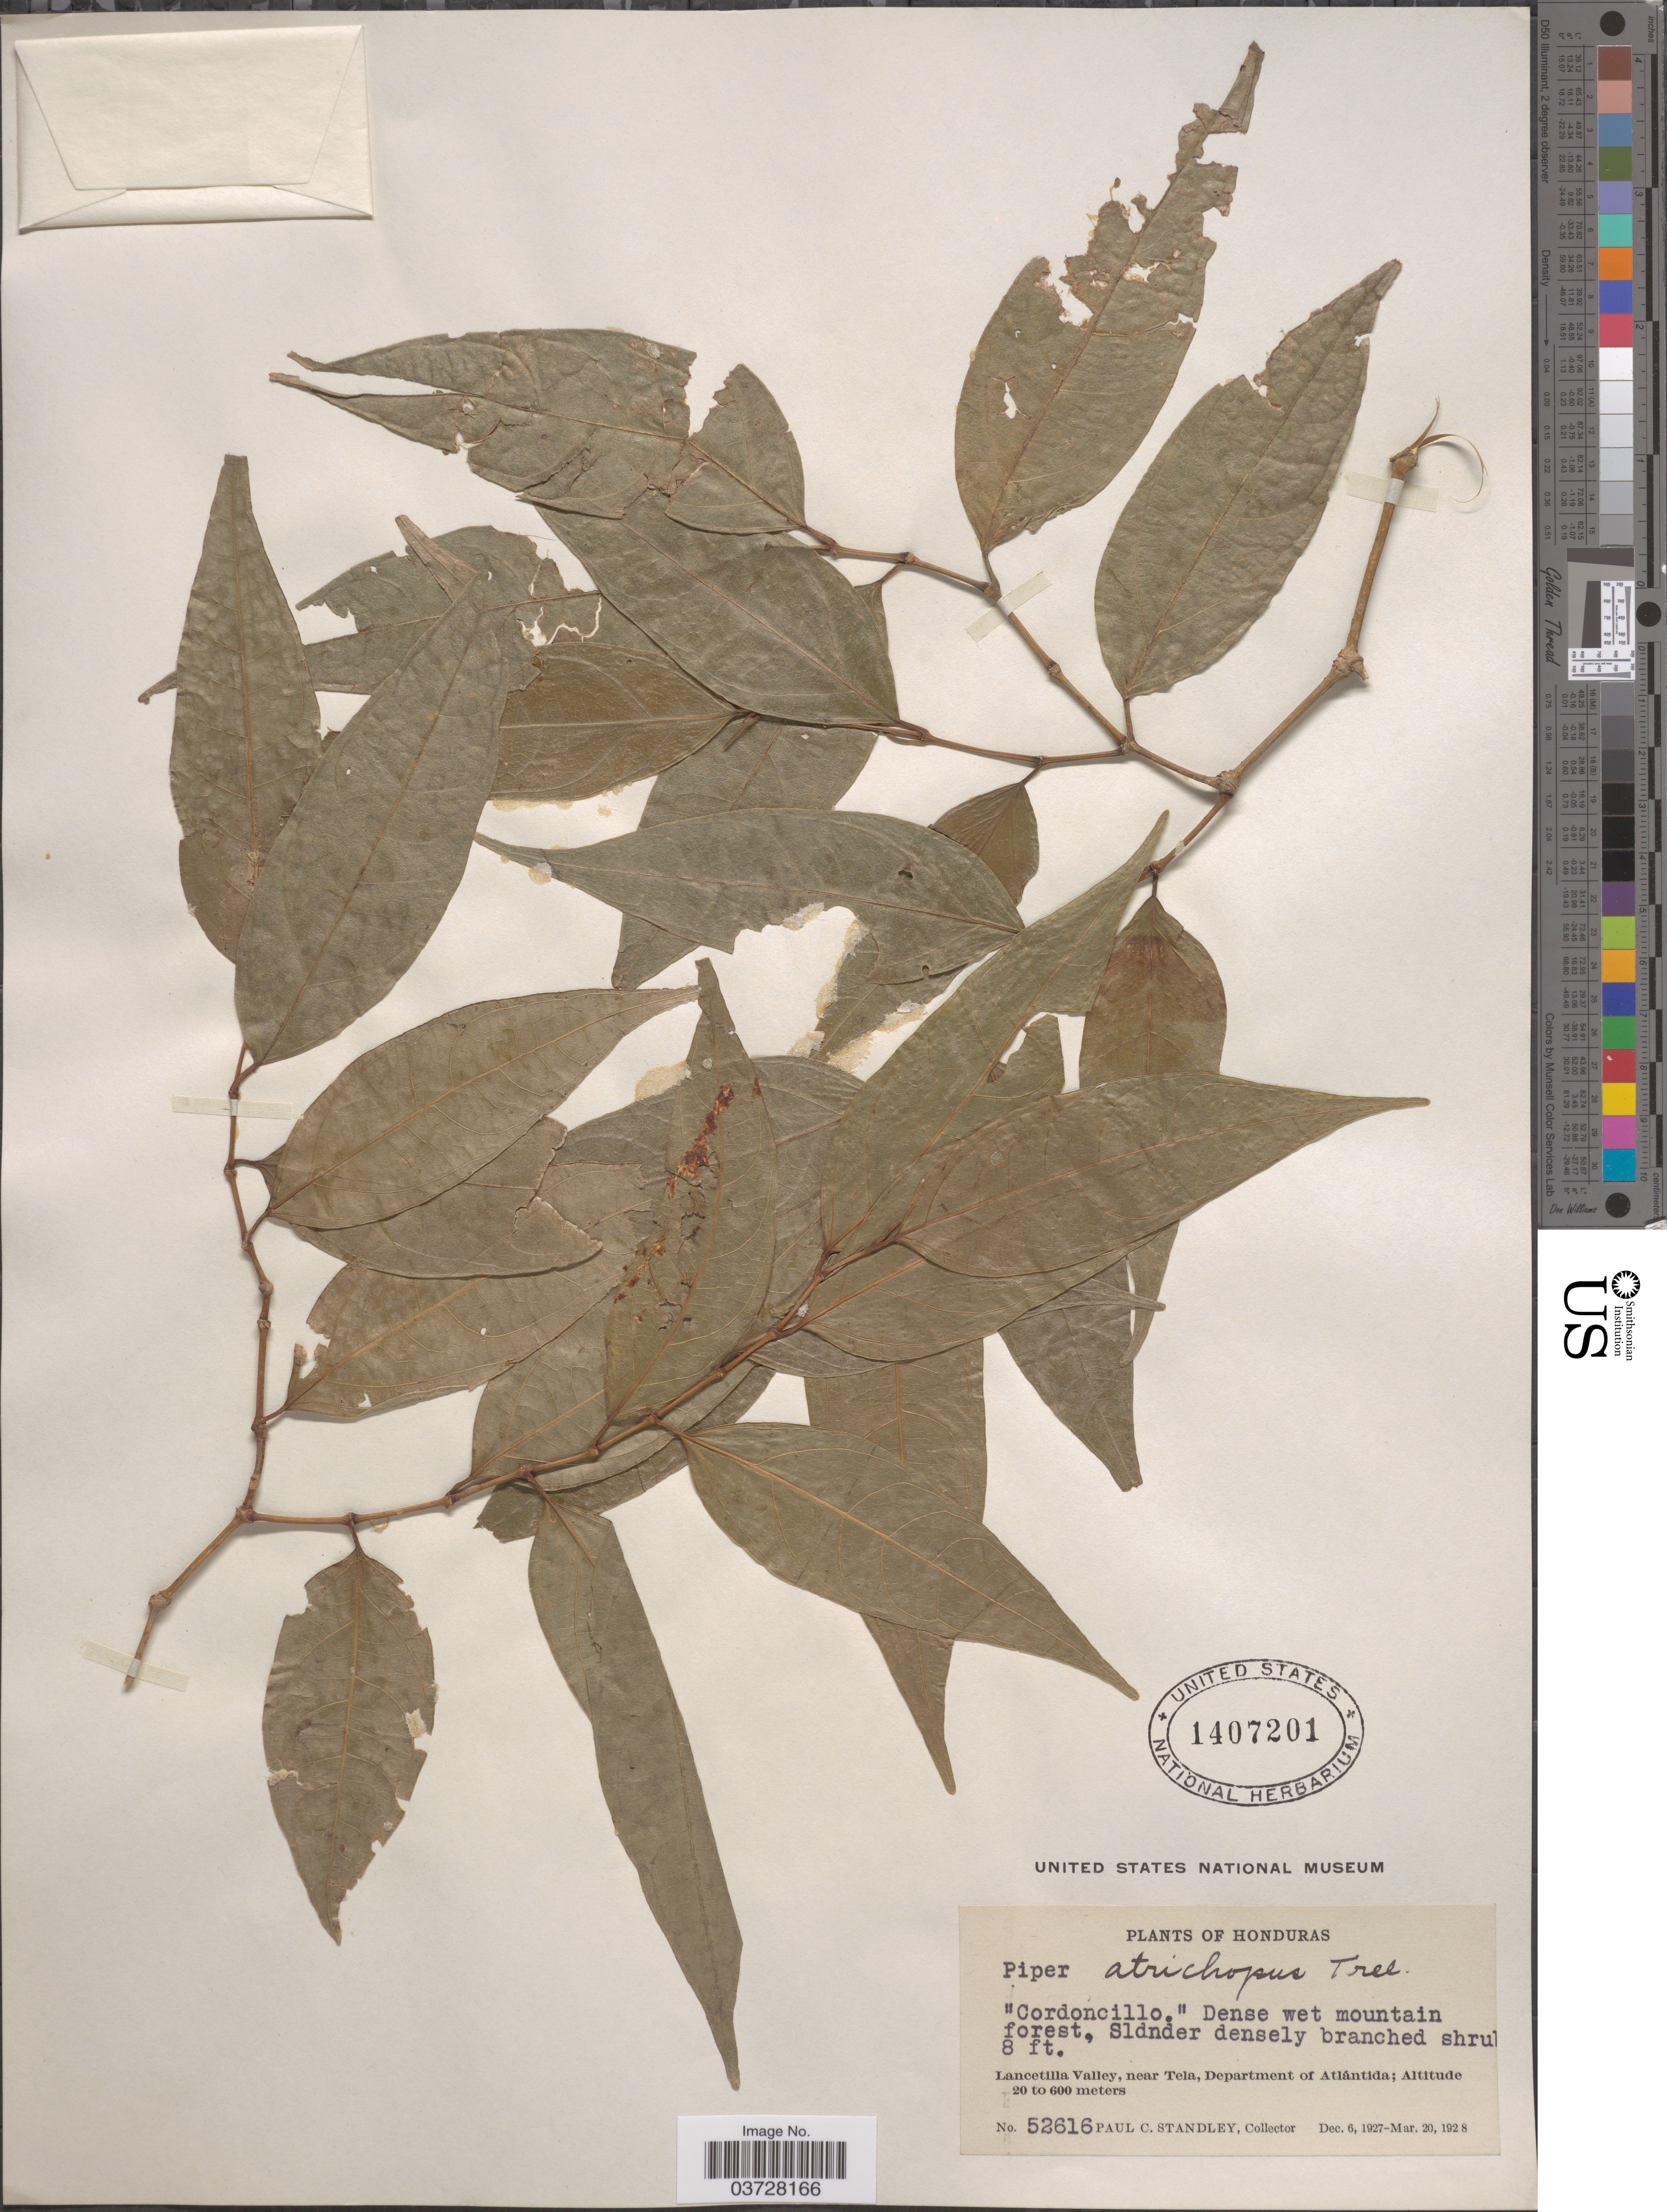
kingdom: Plantae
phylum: Tracheophyta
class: Magnoliopsida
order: Piperales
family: Piperaceae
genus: Piper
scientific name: Piper atrichopus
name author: Trel.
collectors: P. C. Standley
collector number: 52616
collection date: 1927-12-06/1928-03-20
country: Honduras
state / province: Atlantida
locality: Lancetilla Valley, near Tela, Department of Atlántida.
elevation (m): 20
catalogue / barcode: US 1407201